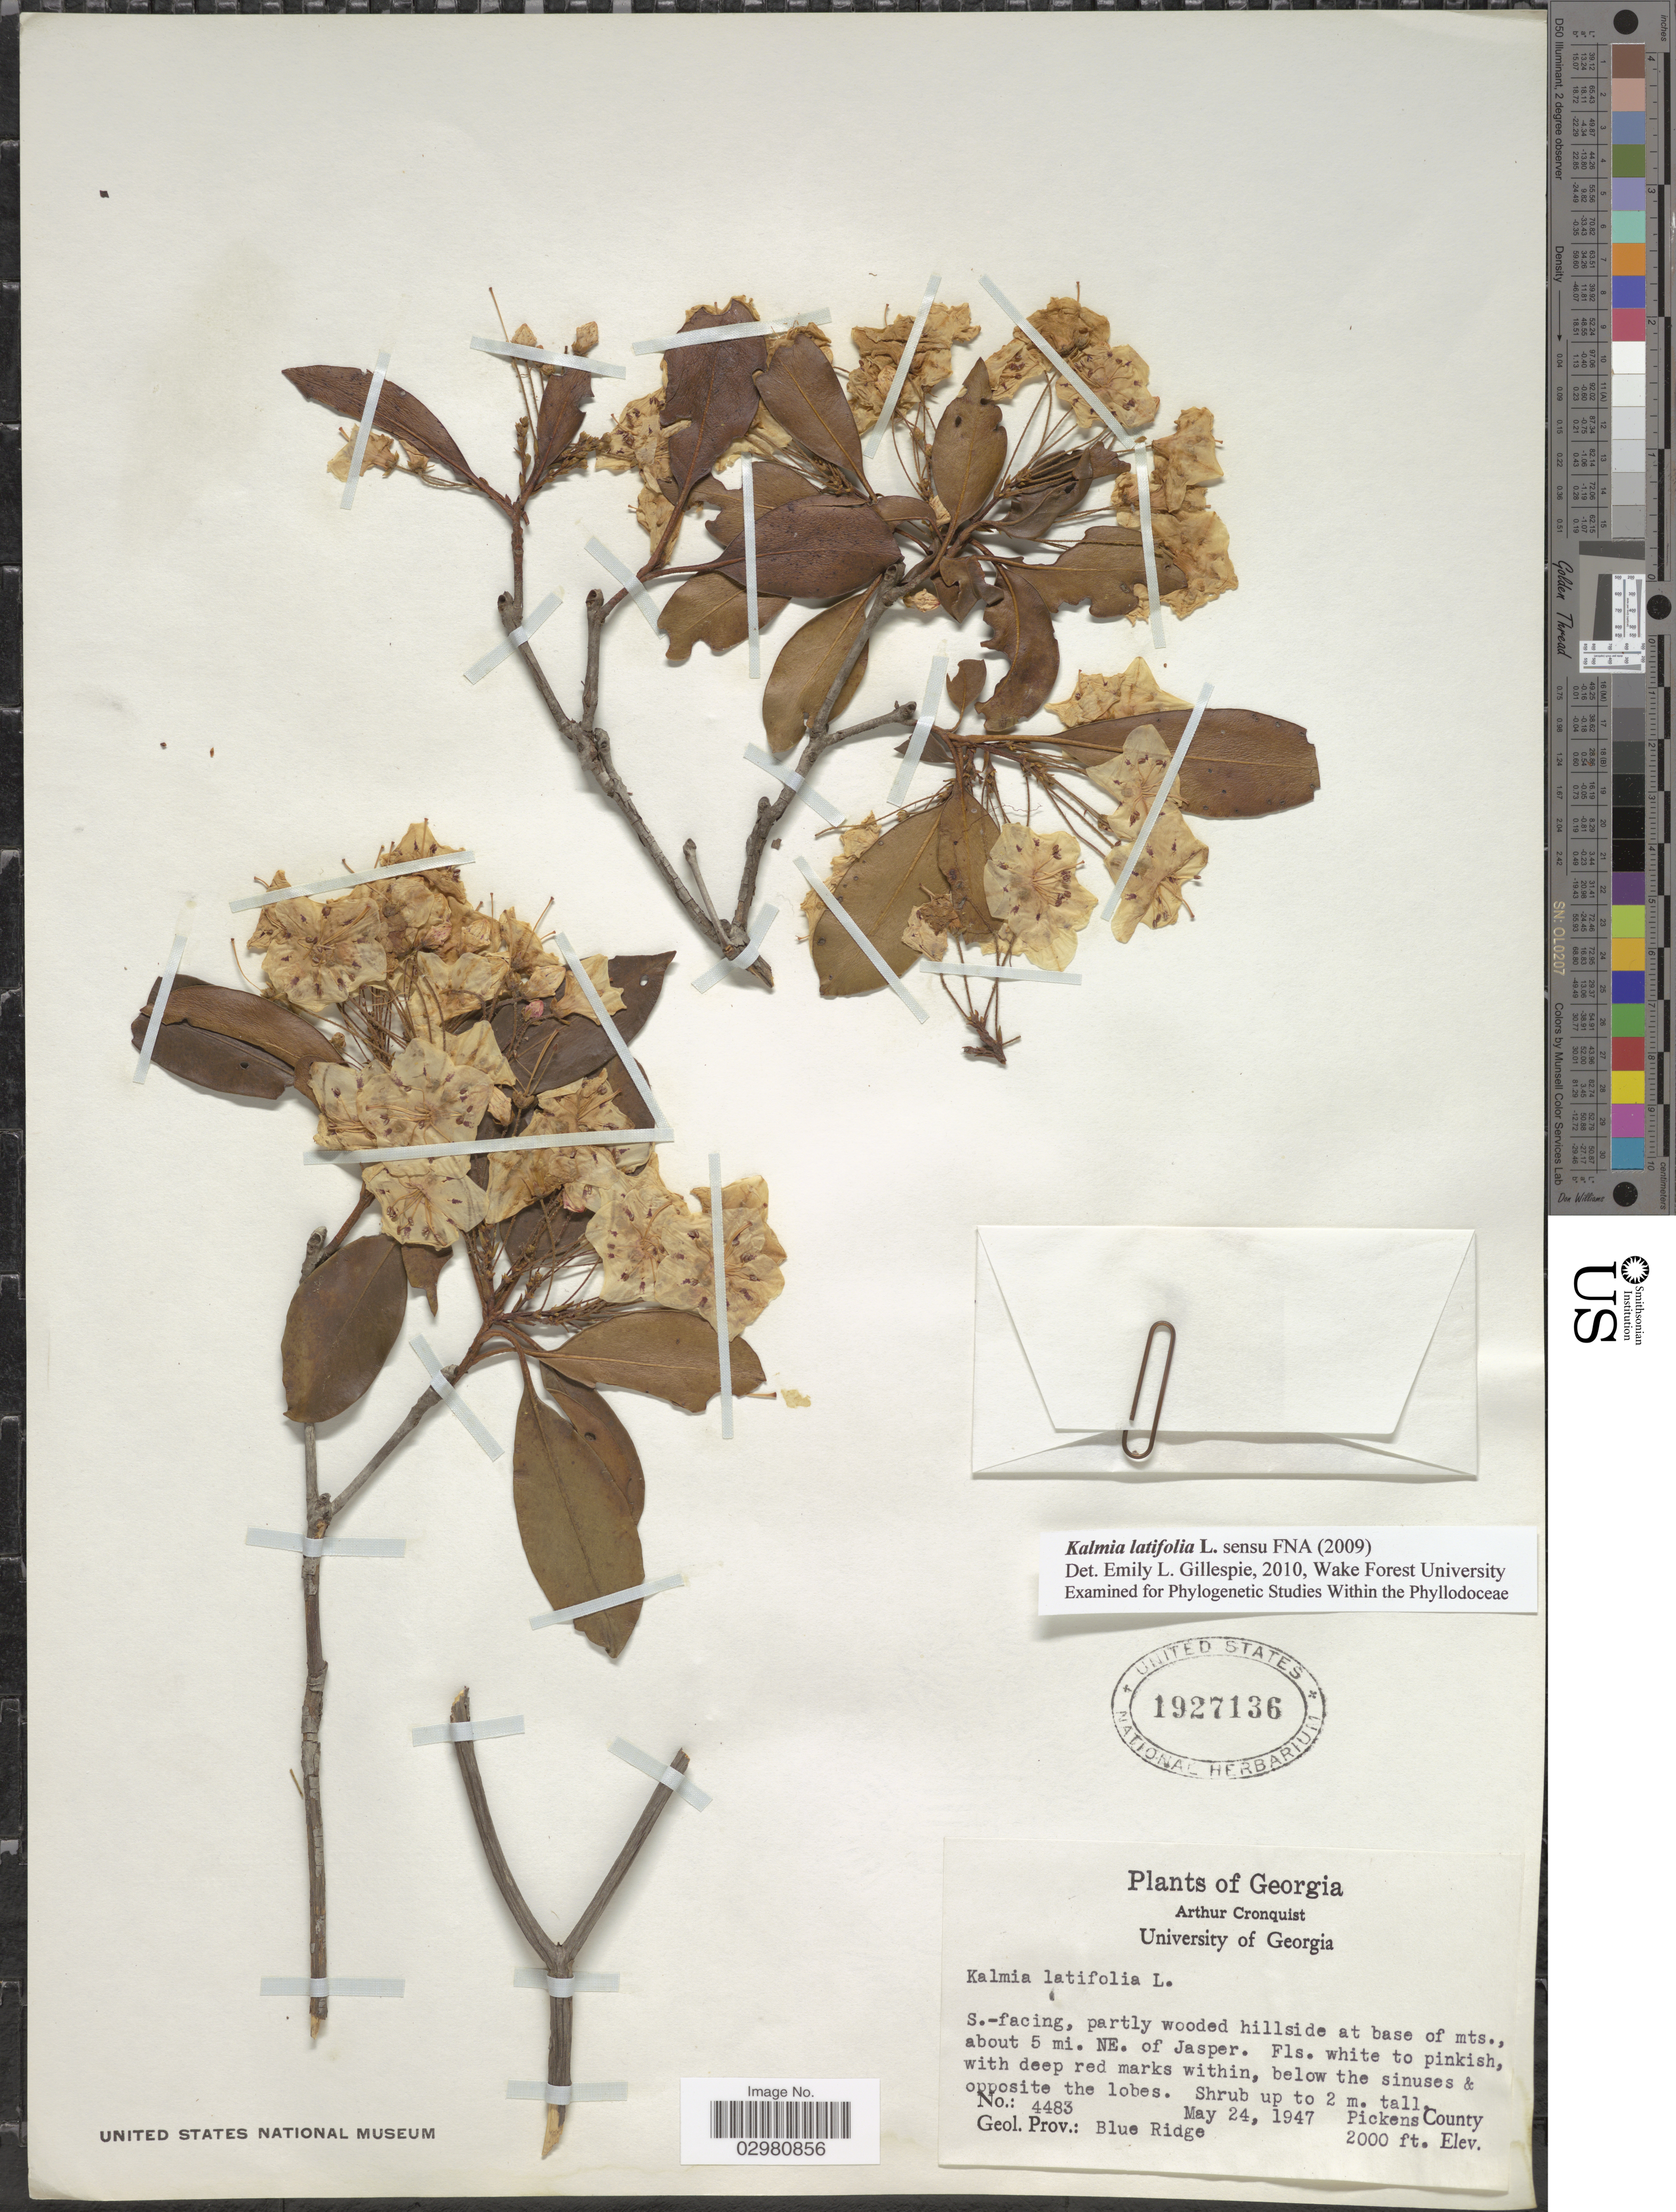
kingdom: Plantae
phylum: Tracheophyta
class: Magnoliopsida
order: Ericales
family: Ericaceae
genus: Kalmia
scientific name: Kalmia latifolia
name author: L.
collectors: A. J. Cronquist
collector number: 4483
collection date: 1947-05-24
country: United States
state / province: Georgia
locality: Base of mts., about 5 mi. NE. of Jasper. Pickens County. Geol. Prov.: Blue Ridge.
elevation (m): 610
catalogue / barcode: US 1927136